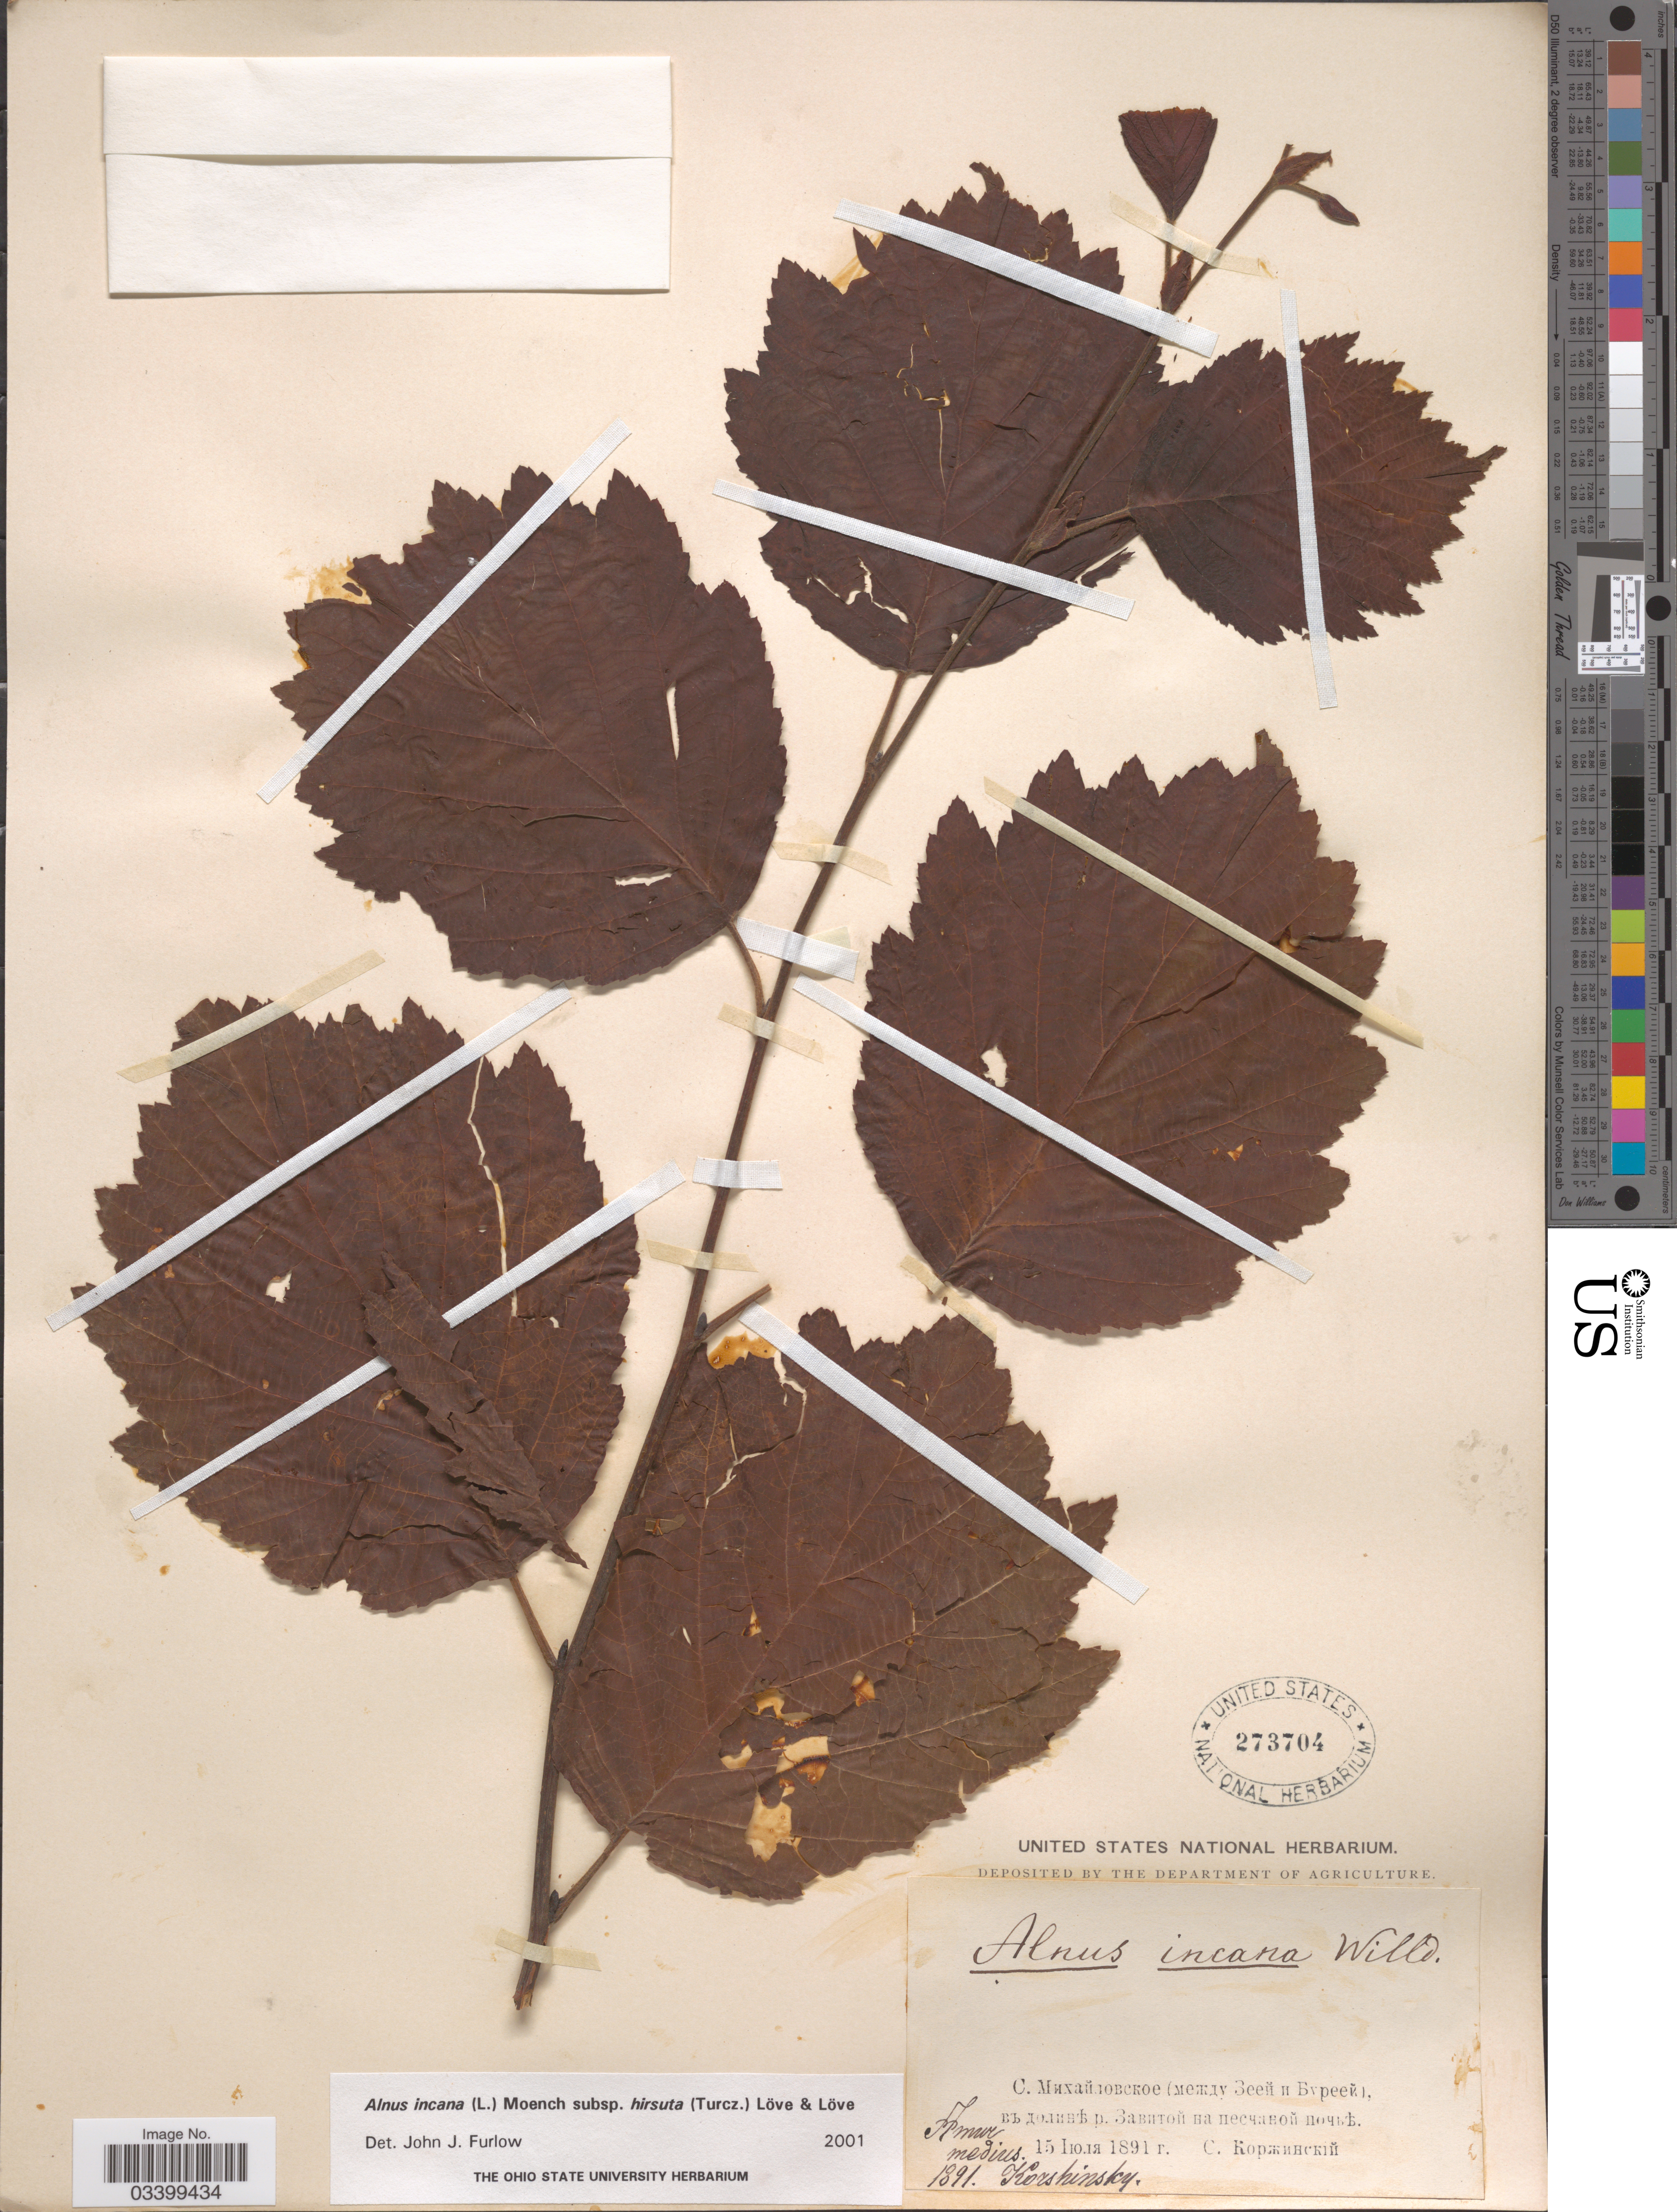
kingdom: Plantae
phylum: Tracheophyta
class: Magnoliopsida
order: Fagales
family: Betulaceae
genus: Alnus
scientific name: Alnus incana subsp. hirsuta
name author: (Spach) Á. Löve & D. Löve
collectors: S. Korzhinskiy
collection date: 1891-07-15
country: Russian Federation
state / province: Amur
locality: Amur medius. Village Mikhaylovskoye, between Zeya and Bureya rivers, river Zavitaya.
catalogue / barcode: US 273704